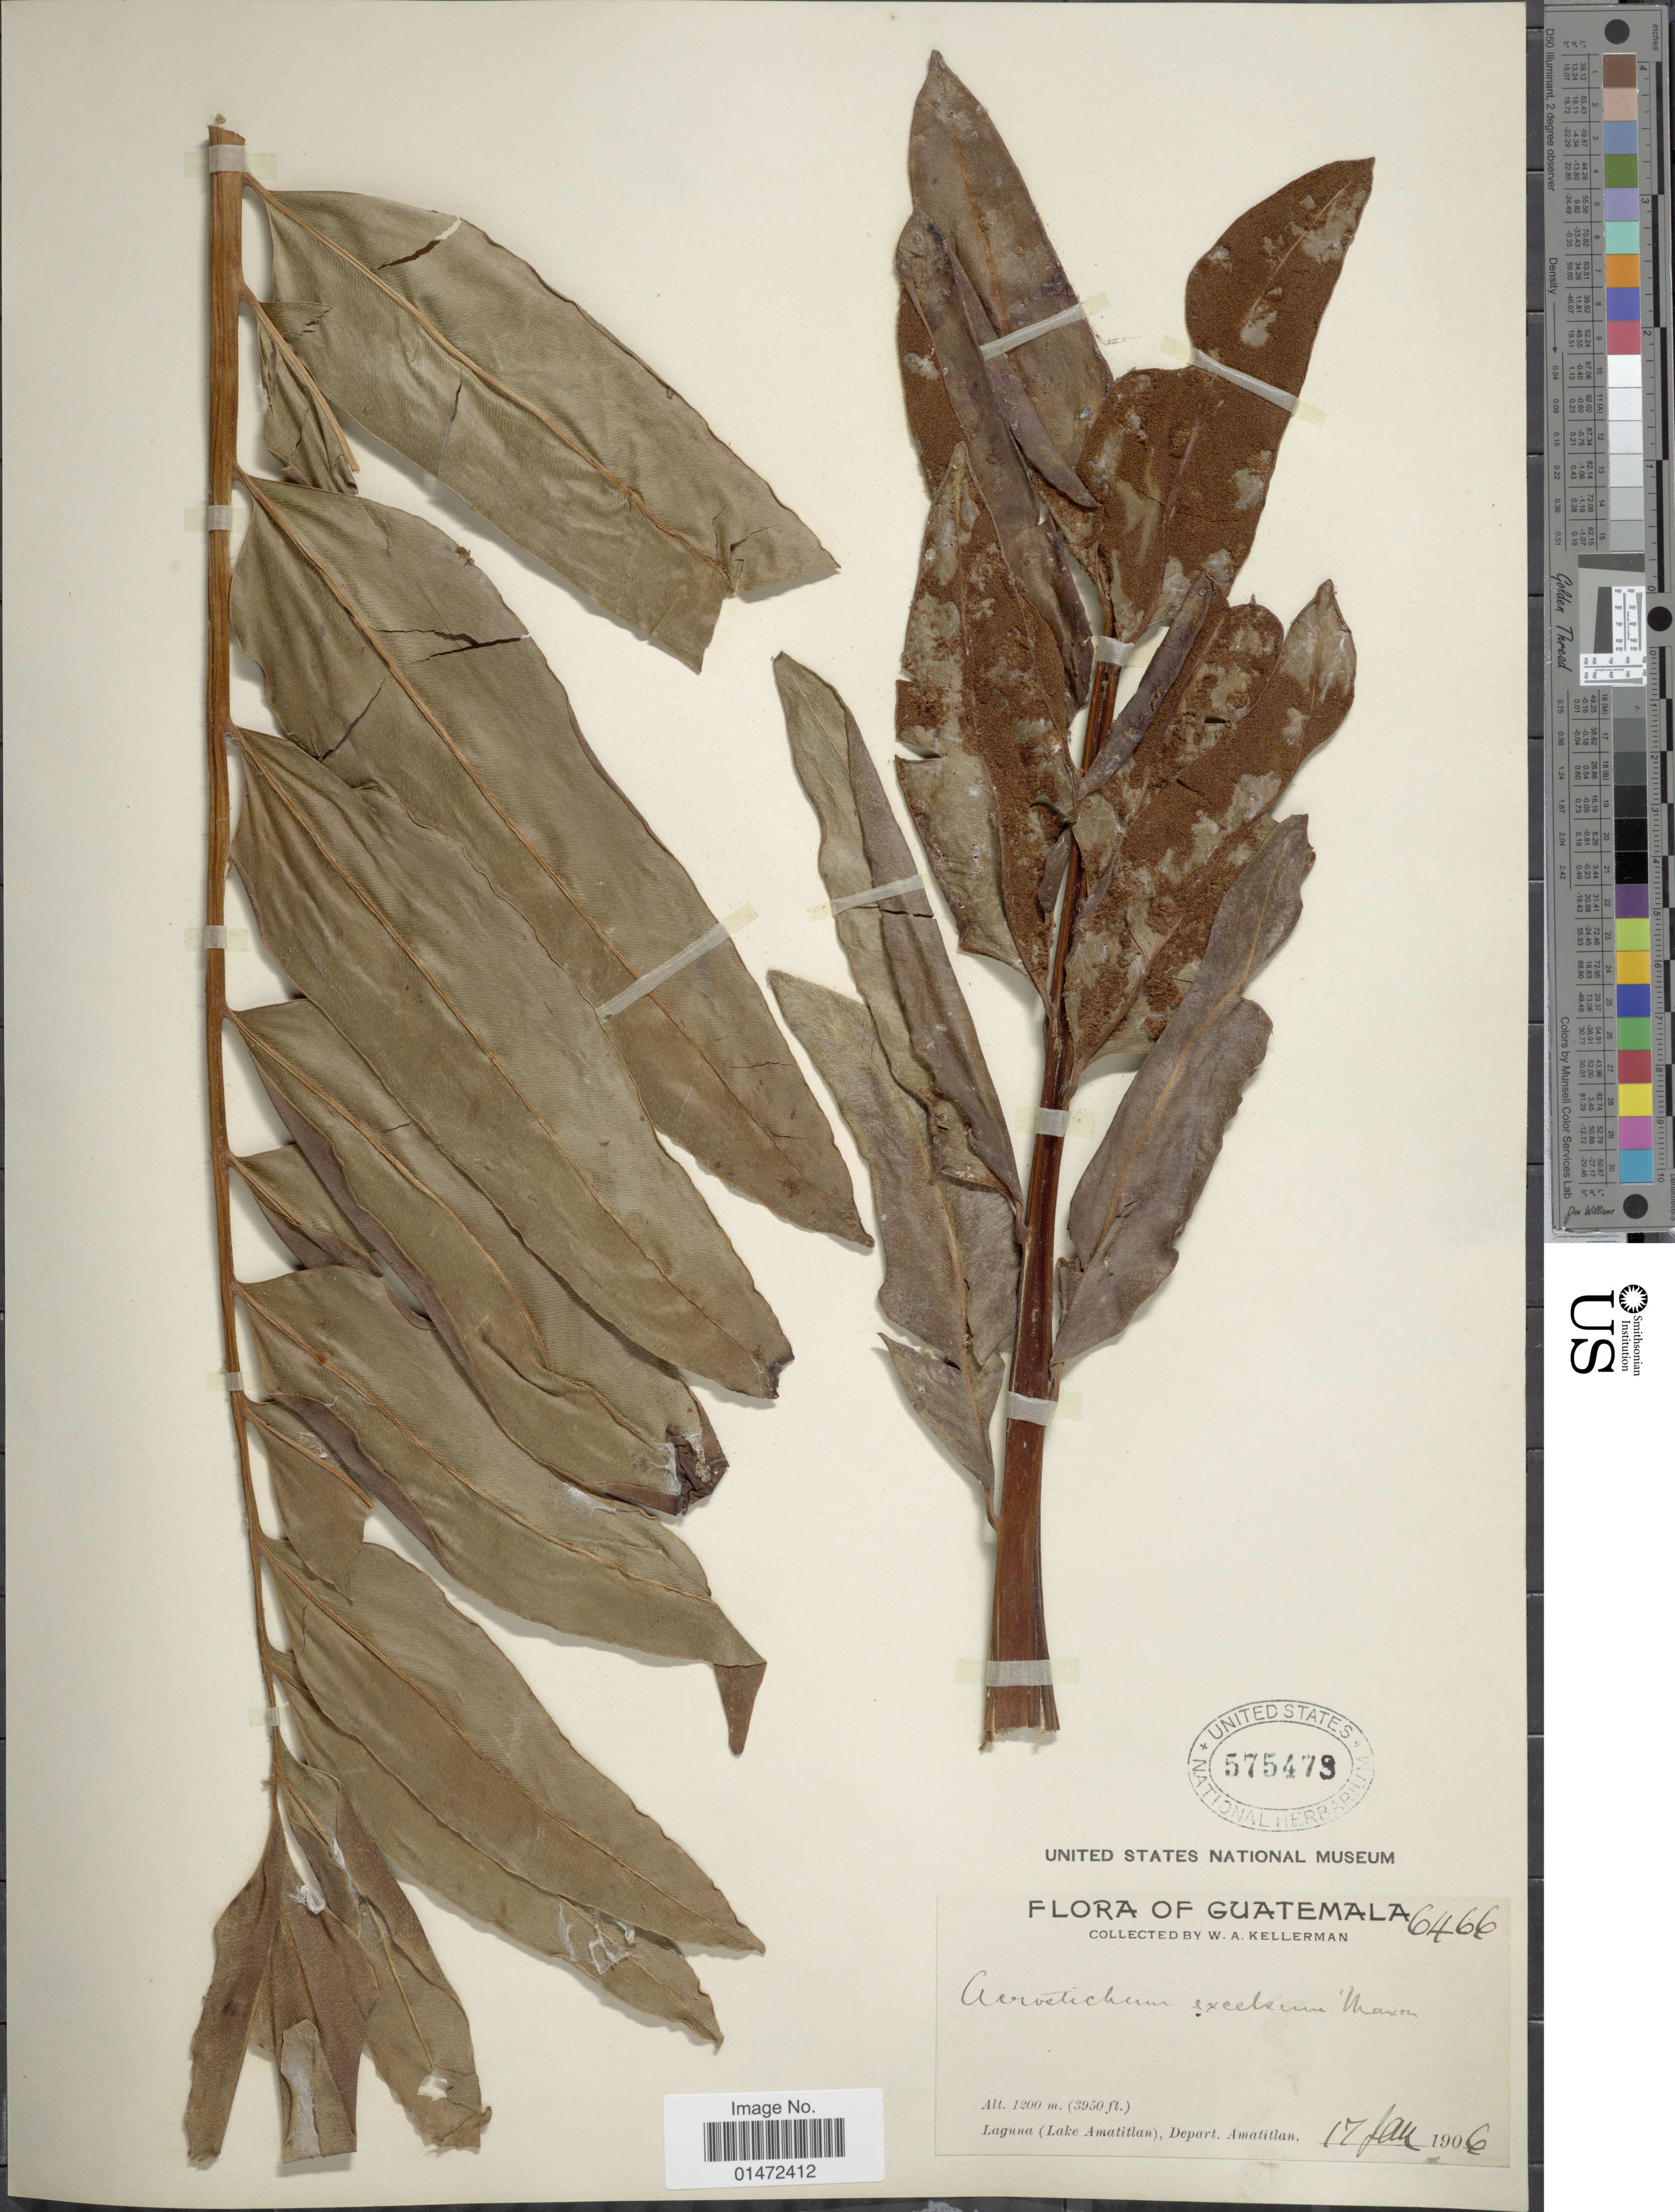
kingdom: Plantae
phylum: Tracheophyta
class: Polypodiopsida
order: Polypodiales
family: Pteridaceae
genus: Acrostichum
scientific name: Acrostichum danaeifolium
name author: Langsd. & Fisch.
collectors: W. Kellerman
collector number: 6466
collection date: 1906-01-17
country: Guatemala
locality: Laguna (Lake Amatitlan), Depart. Amatitlan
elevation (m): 1204